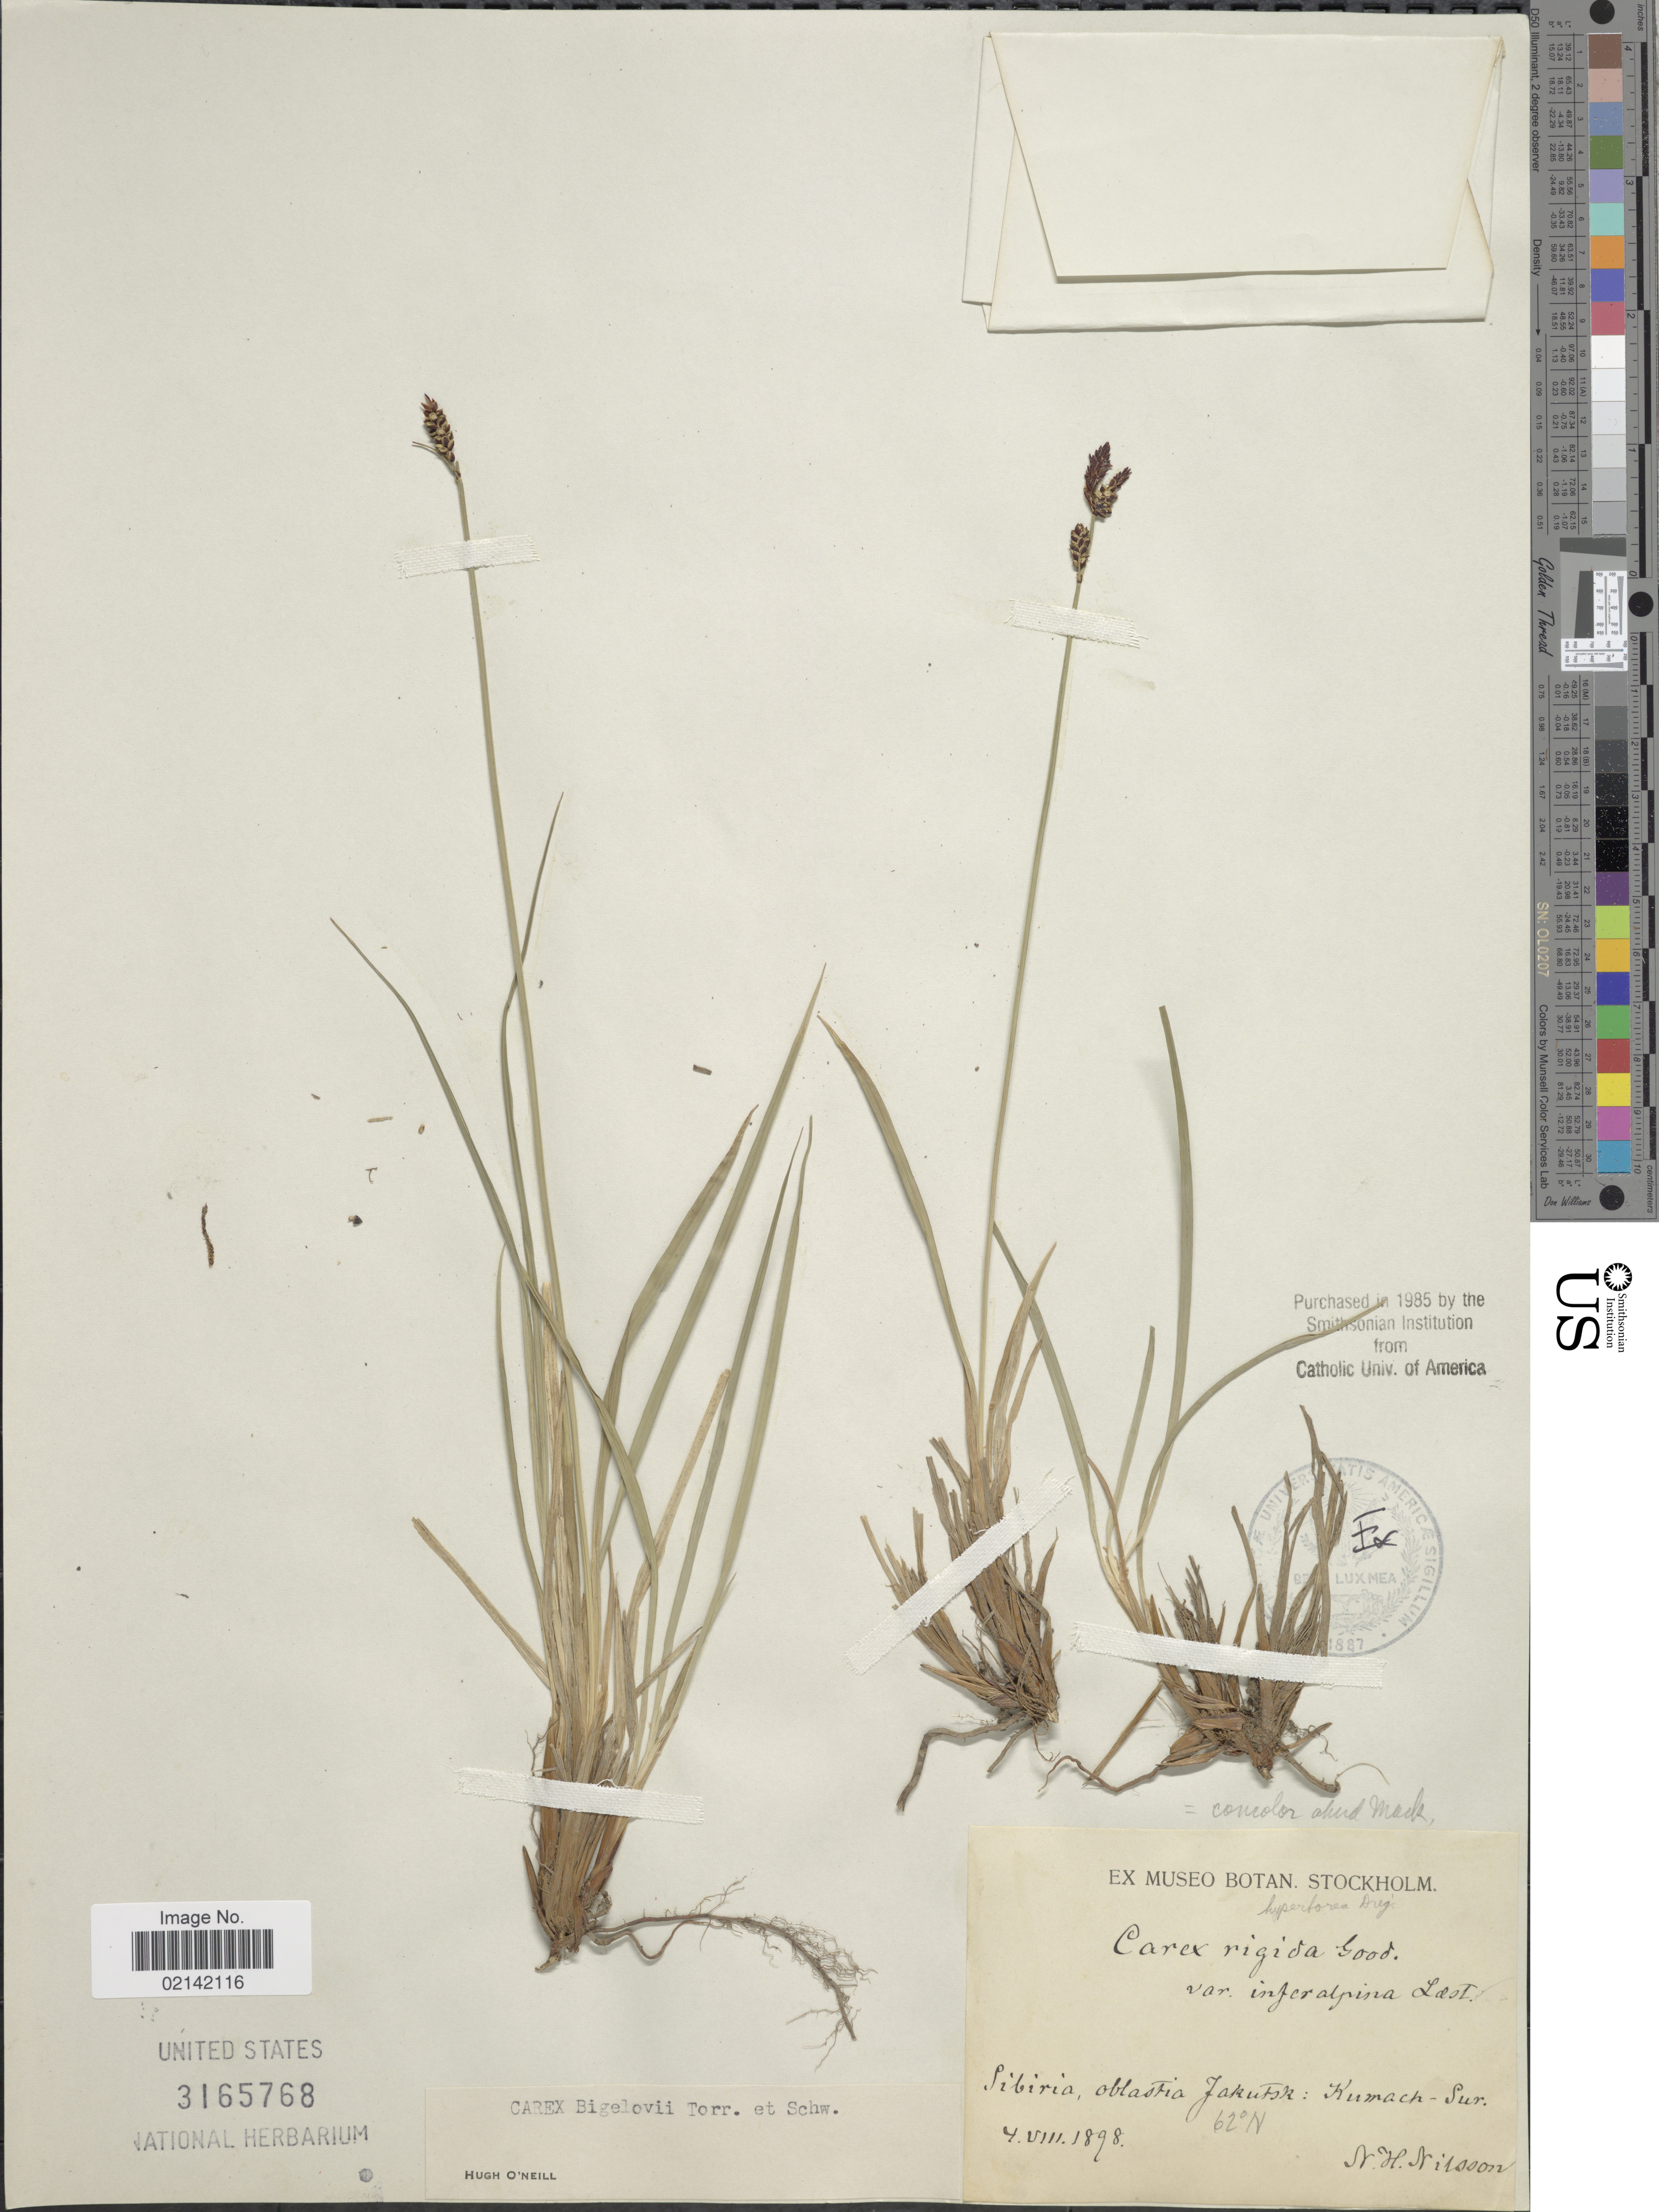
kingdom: Plantae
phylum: Tracheophyta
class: Liliopsida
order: Poales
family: Cyperaceae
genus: Carex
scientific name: Carex bigelowii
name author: Torr. ex Schwein.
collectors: N. H. Nilsson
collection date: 1898-08-04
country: Russian Federation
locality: Sibiria, oblastia Jakutsk.: Kumach-Sur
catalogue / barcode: US 3165768